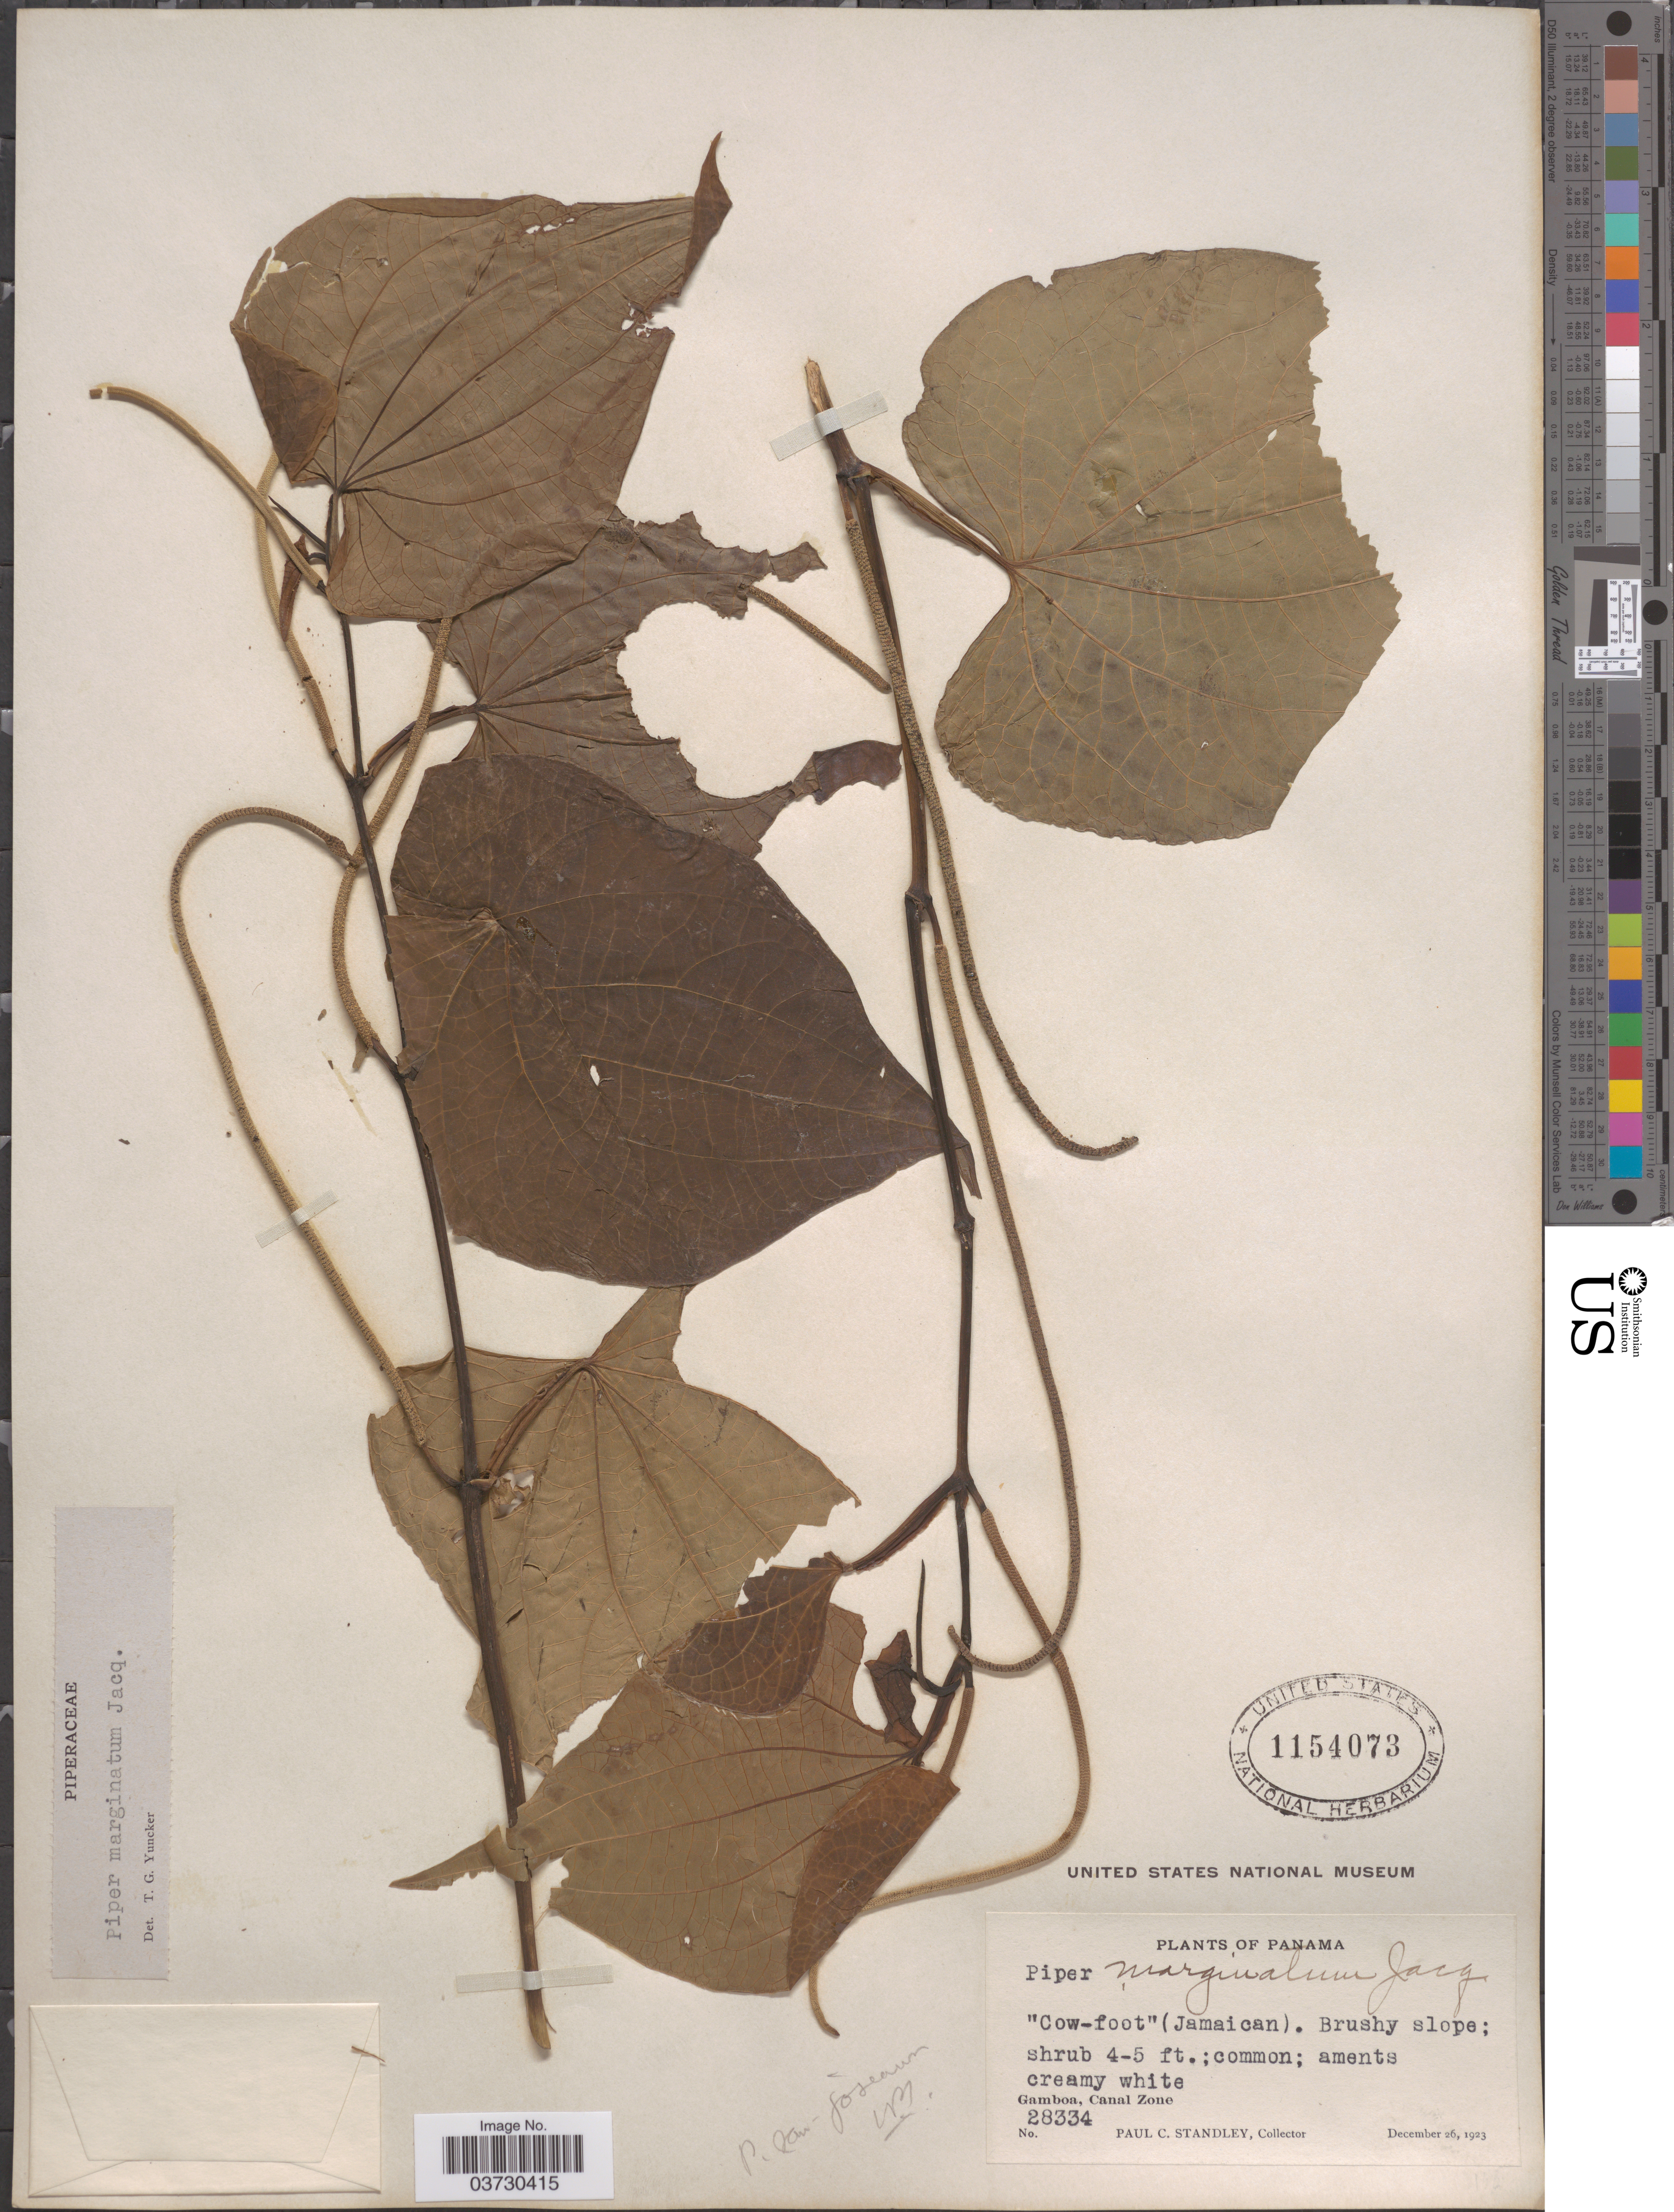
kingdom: Plantae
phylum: Tracheophyta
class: Magnoliopsida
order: Piperales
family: Piperaceae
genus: Piper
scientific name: Piper marginatum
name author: Jacq.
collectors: P. C. Standley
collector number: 28334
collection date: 1923-12-26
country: Panama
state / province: Colón / Panamá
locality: Gamboa, Canal Zone.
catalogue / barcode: US 1154073